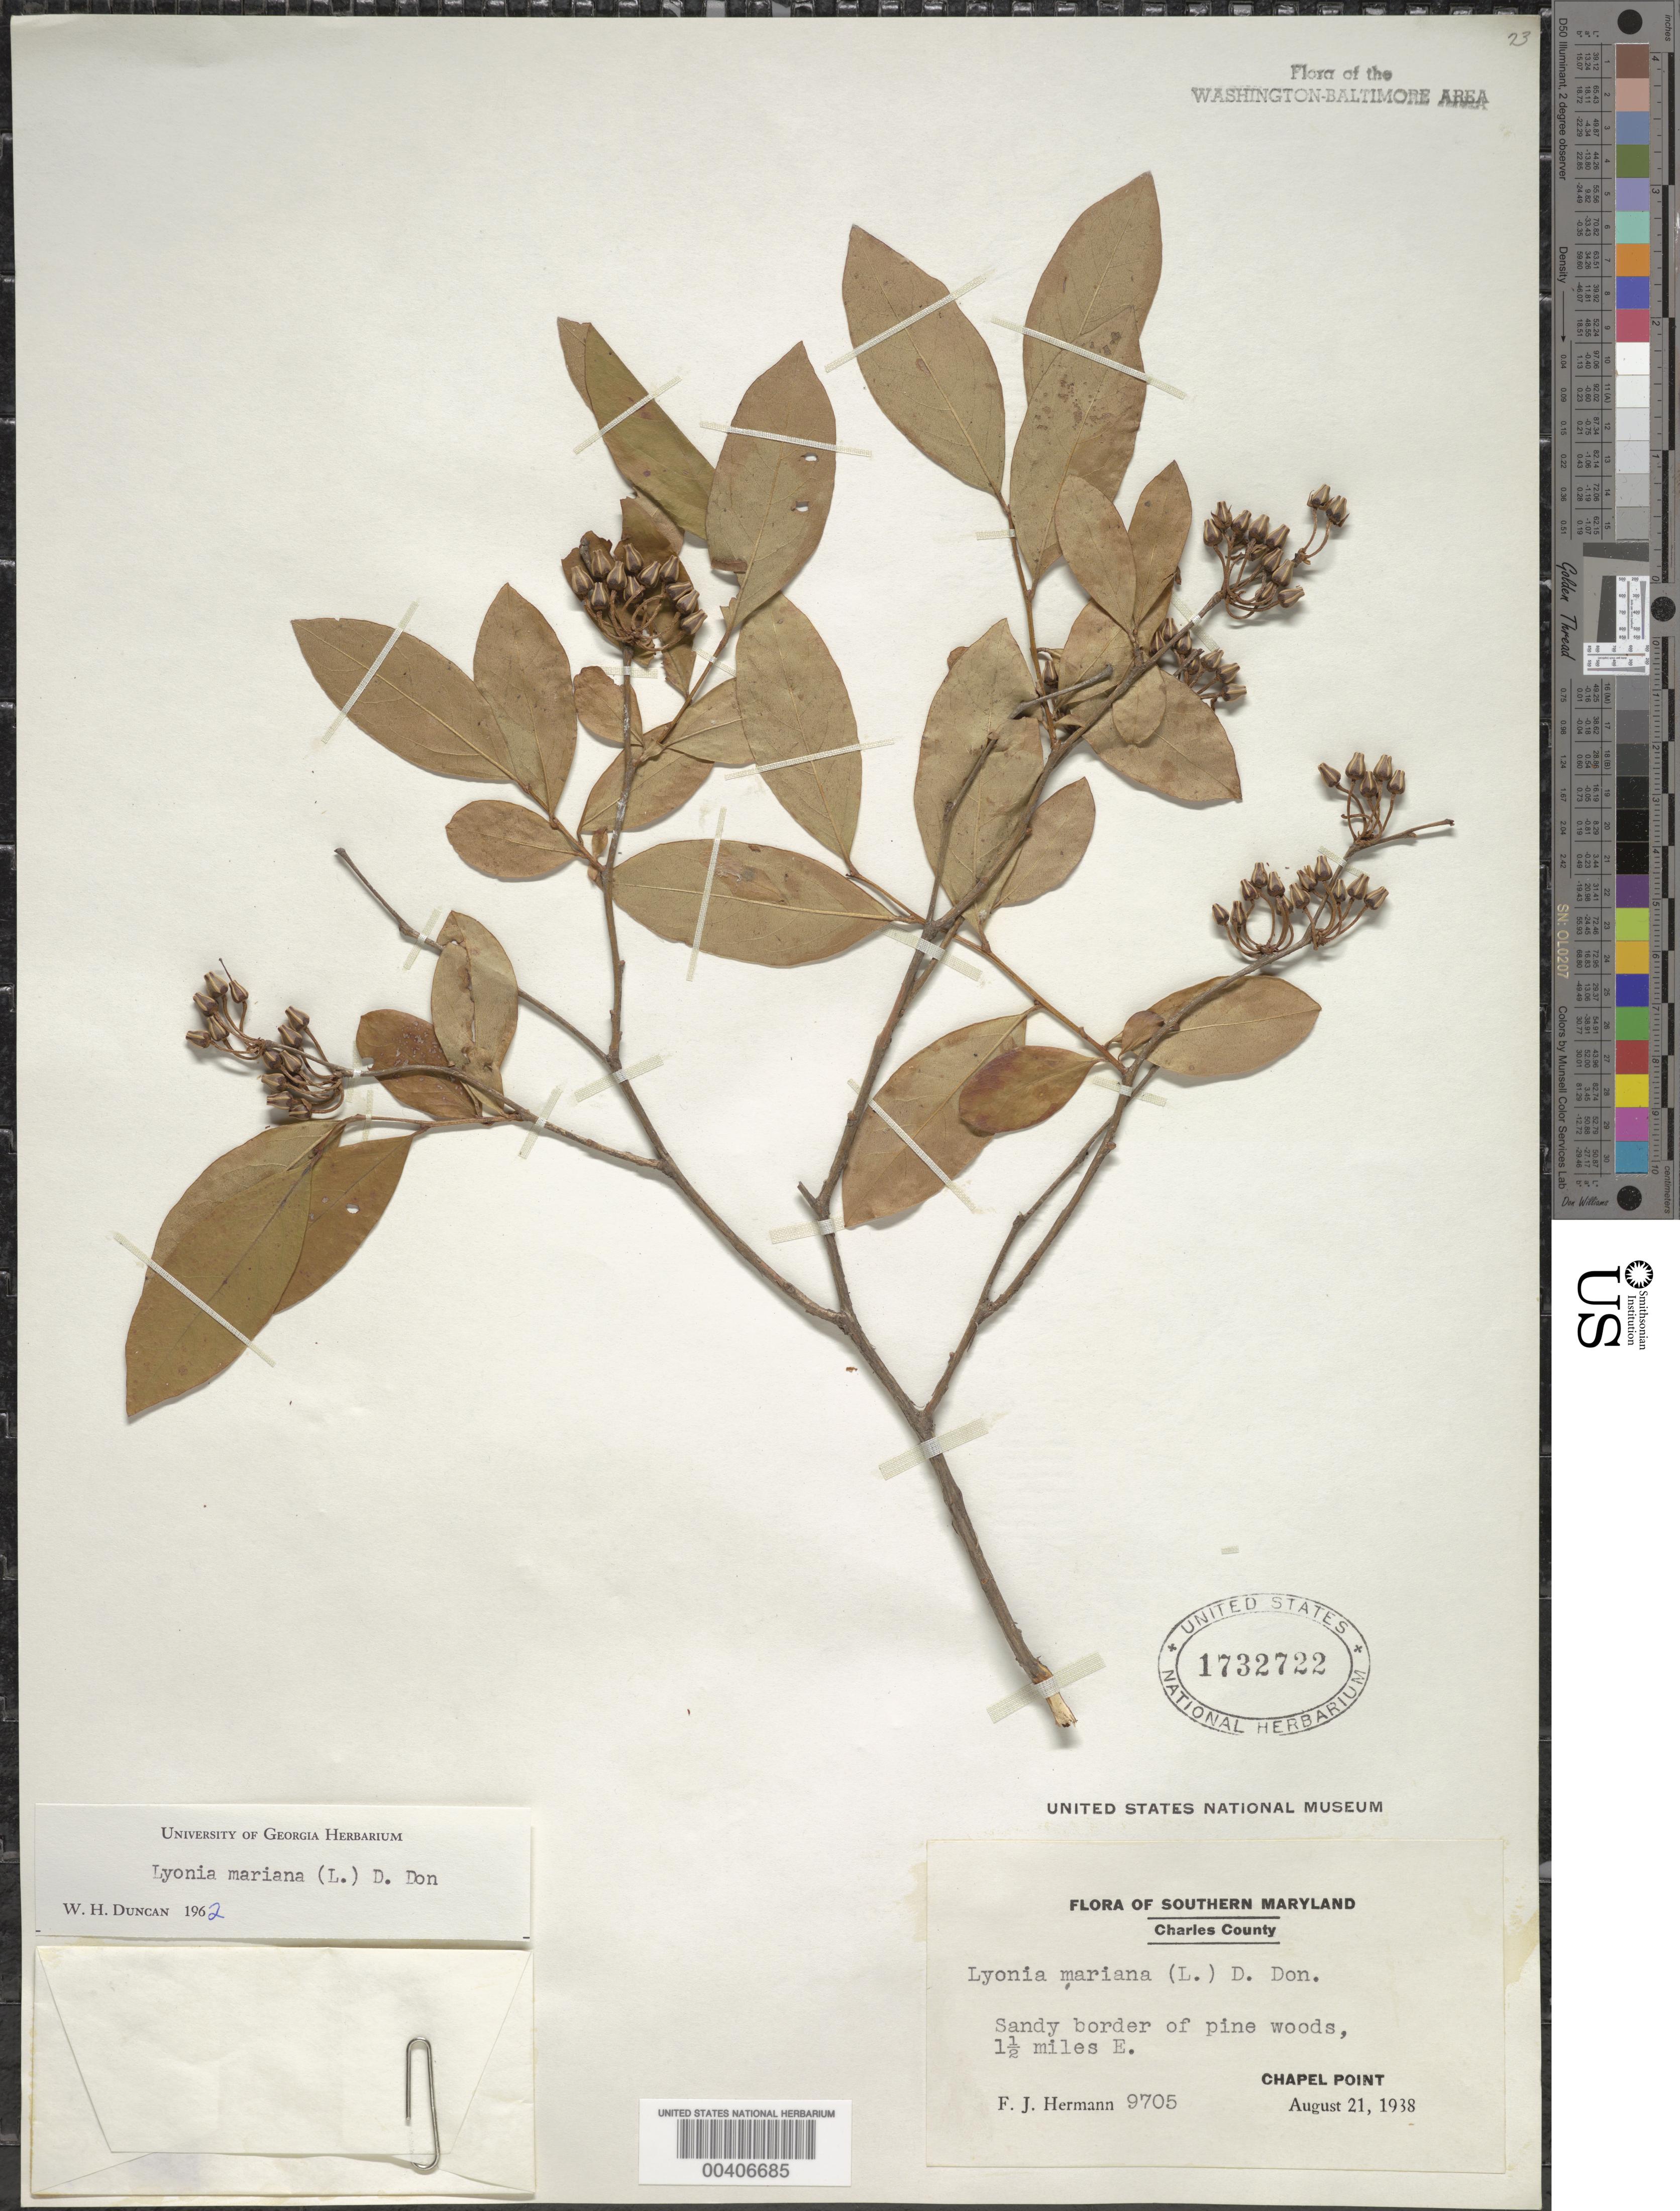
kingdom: Plantae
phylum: Tracheophyta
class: Magnoliopsida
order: Ericales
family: Ericaceae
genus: Lyonia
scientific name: Lyonia mariana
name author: (L.) D. Don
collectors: F. J. Hermann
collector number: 9705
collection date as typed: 21 Aug 1938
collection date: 1938-08-21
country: United States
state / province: Maryland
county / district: Charles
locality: East of Chapel Point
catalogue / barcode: US 1732722